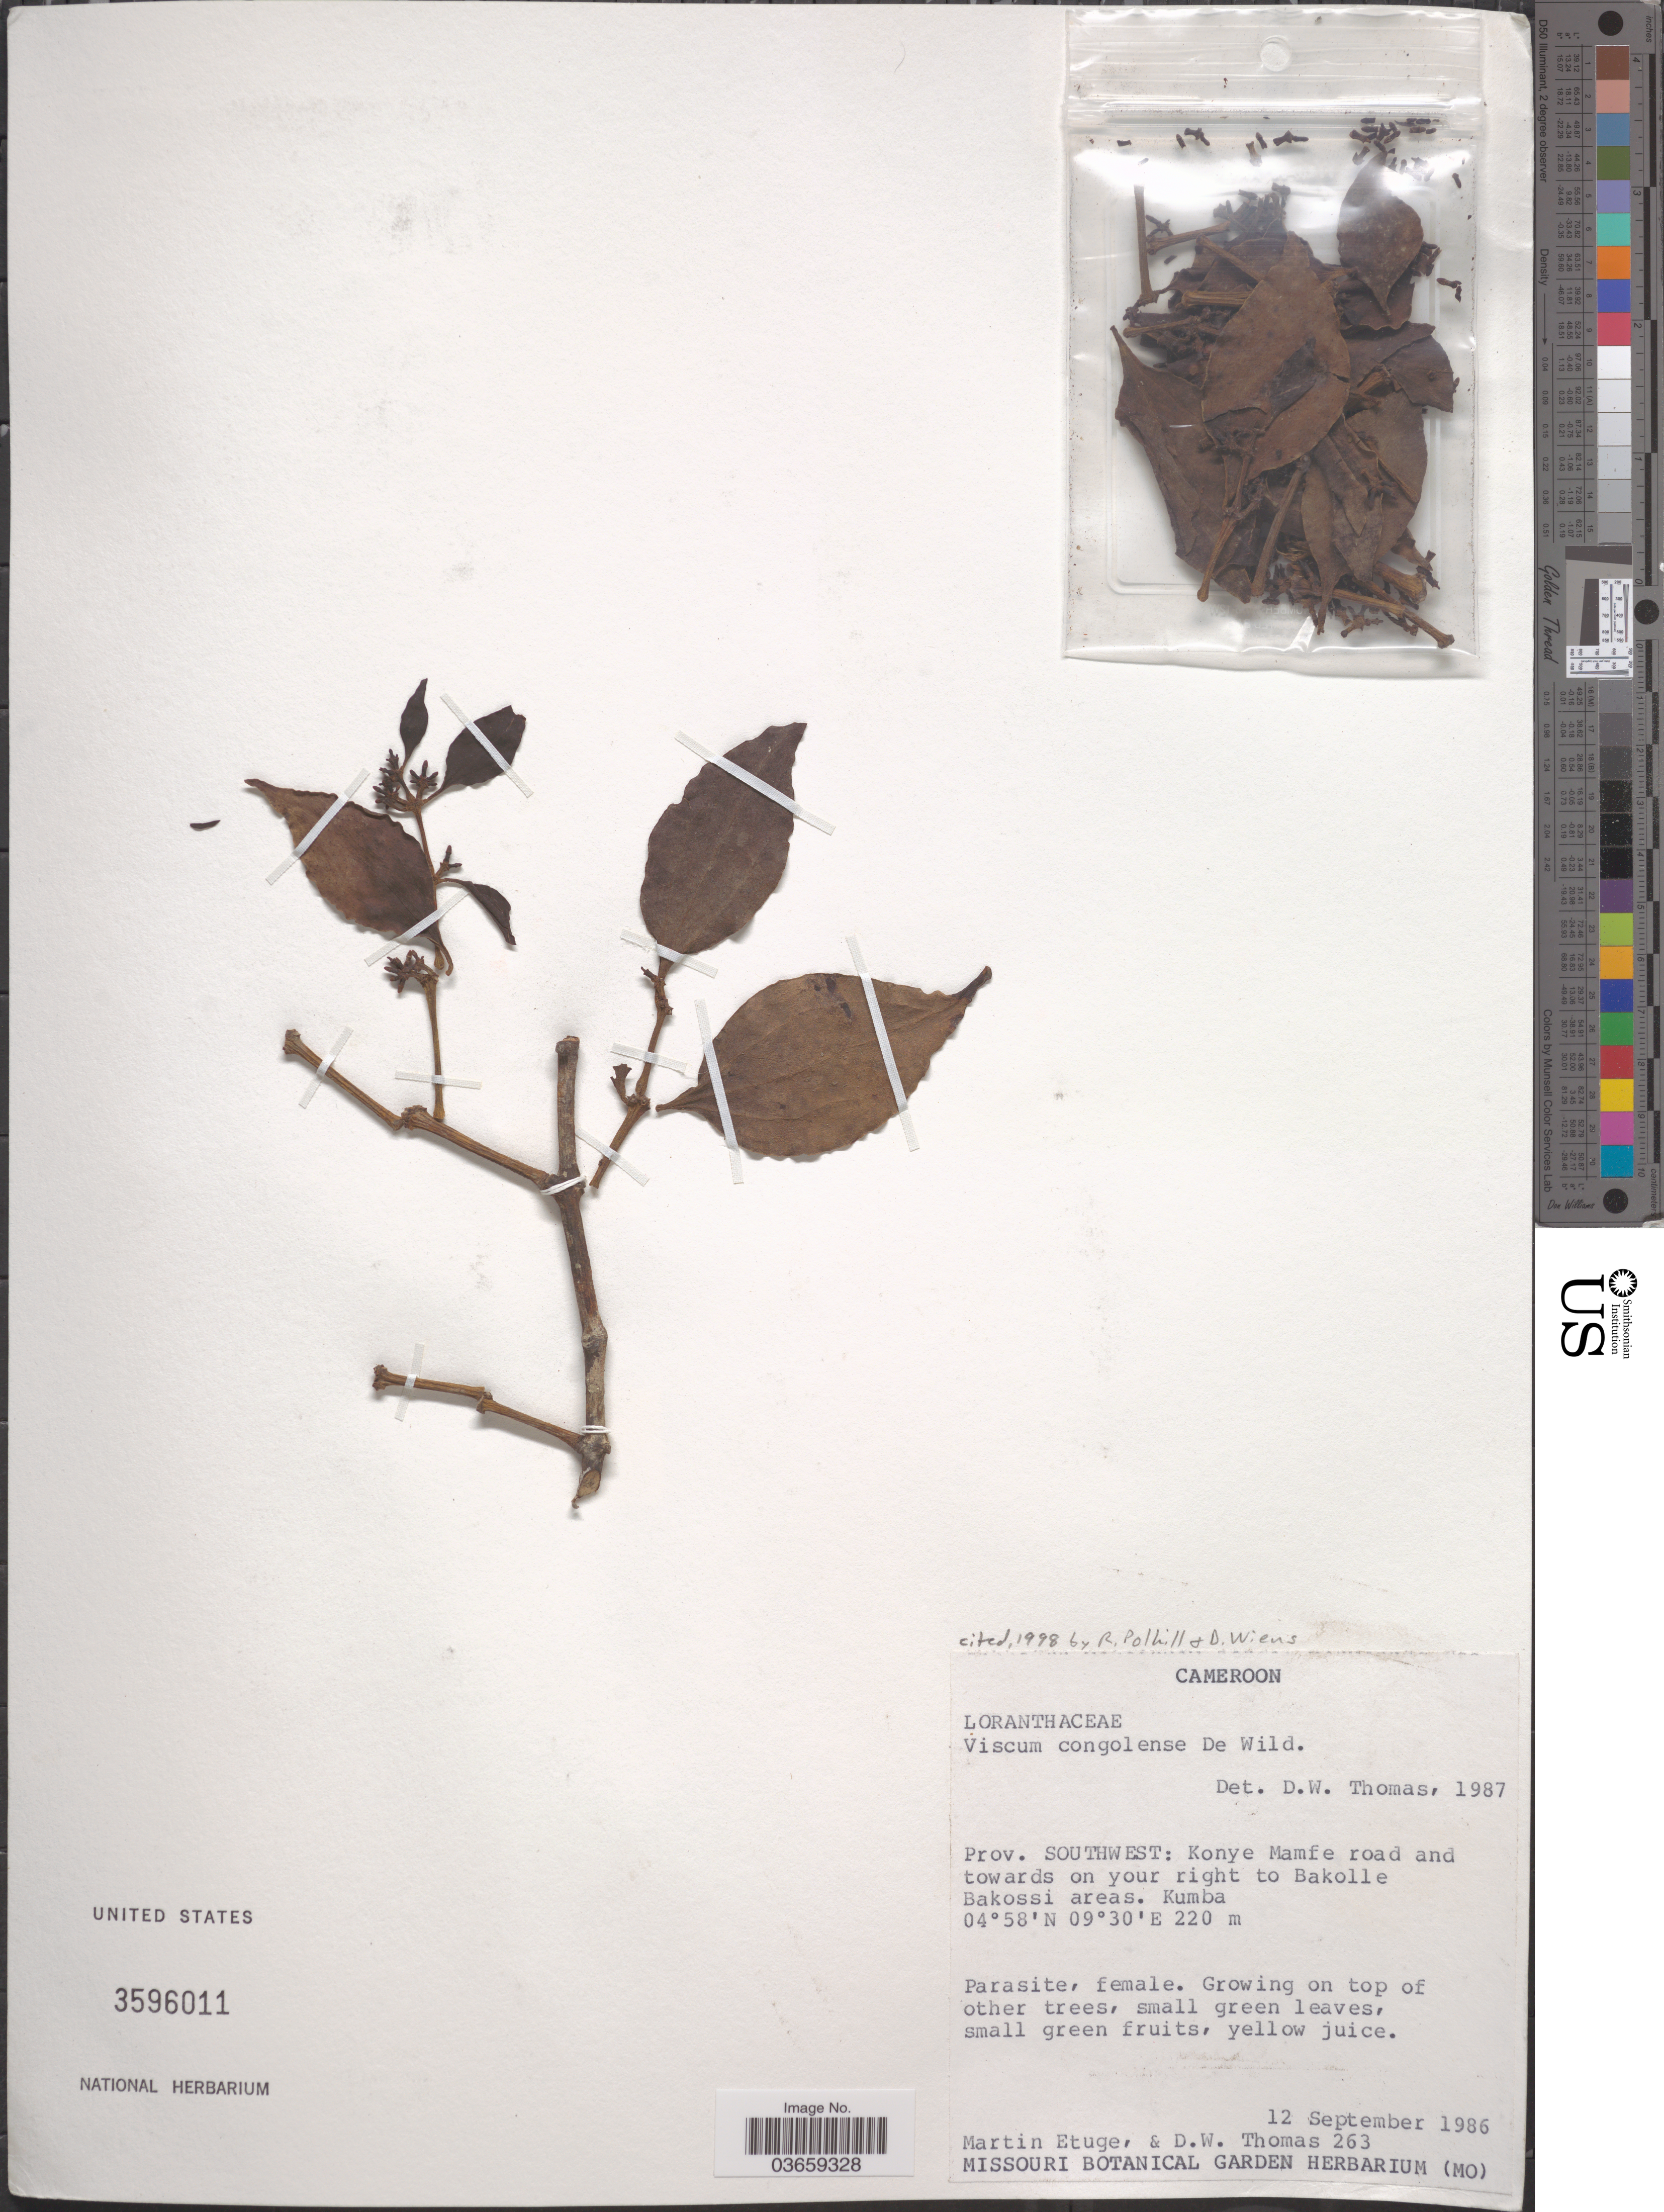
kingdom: Plantae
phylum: Tracheophyta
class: Magnoliopsida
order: Santalales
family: Viscaceae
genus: Viscum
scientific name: Viscum congolense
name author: De Wild.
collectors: M. Etuge & D. W. Thomas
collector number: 263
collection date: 1986-09-12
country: Cameroon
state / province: Sud-Ouest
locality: Prov. Southwest: Konye Mamfe road on towards on your right to Bakolle Bakossi areas. Kumba.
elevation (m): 220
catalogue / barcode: US 3596011